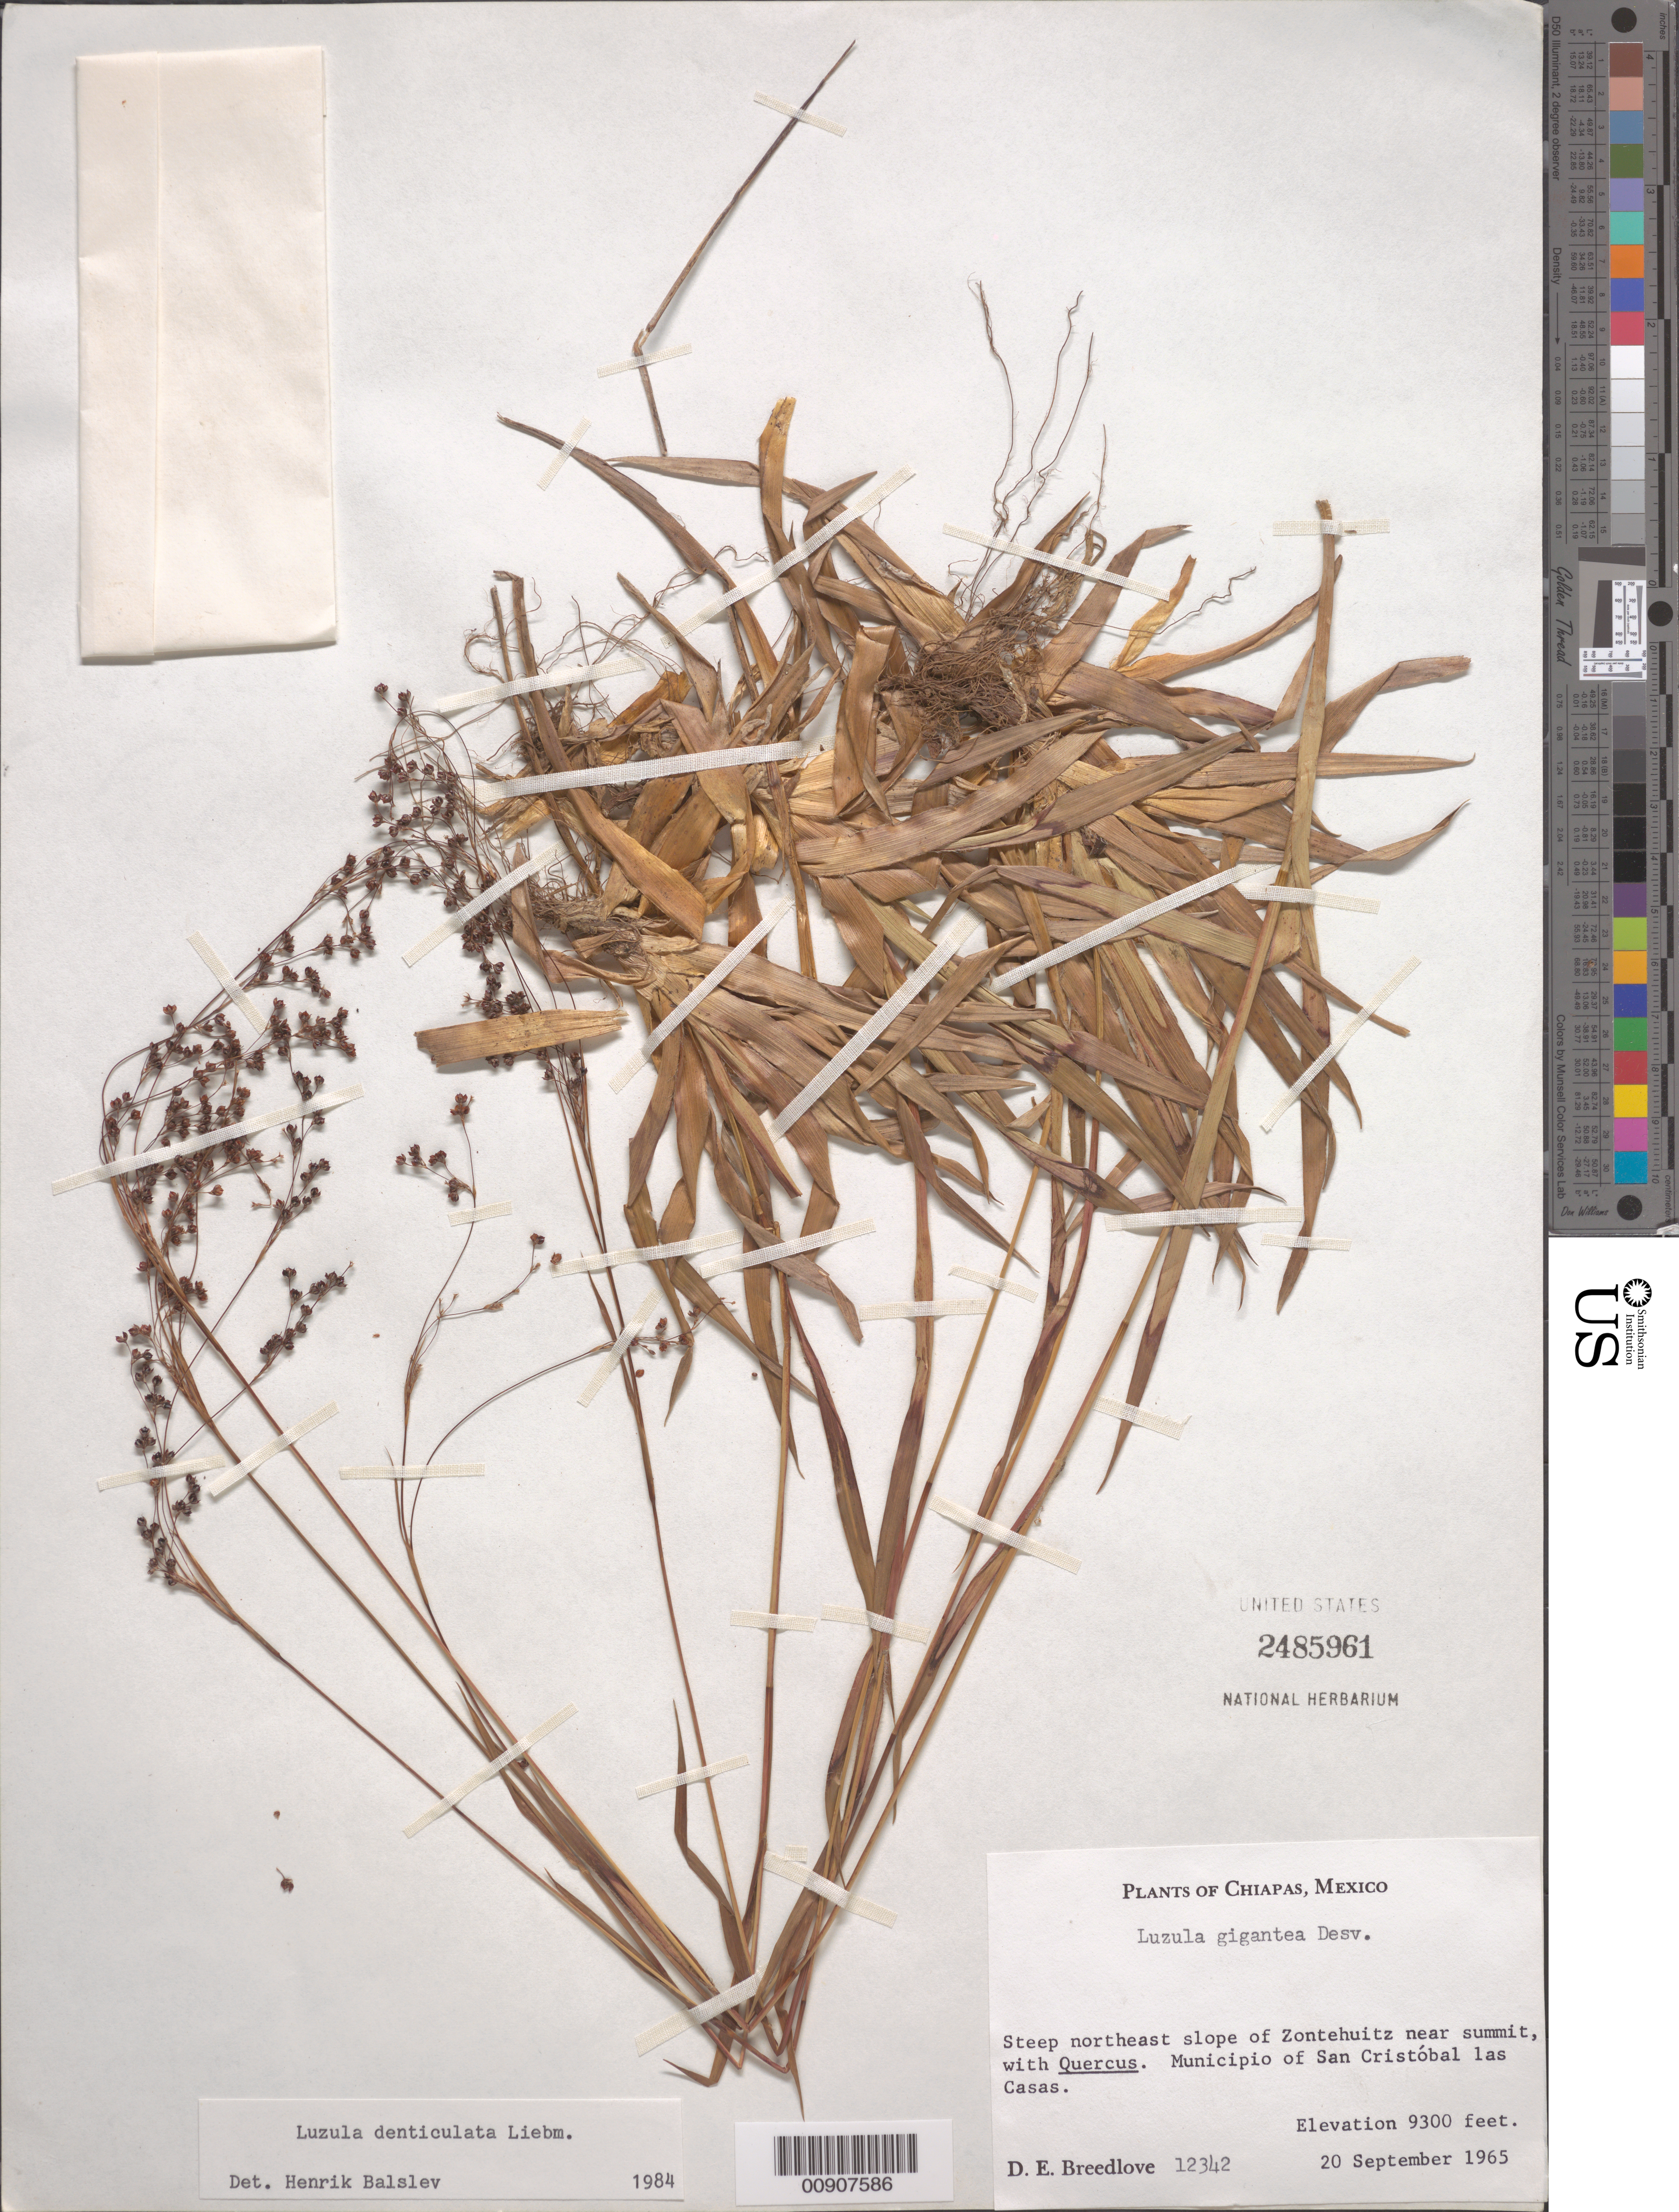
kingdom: Plantae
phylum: Tracheophyta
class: Liliopsida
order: Poales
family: Juncaceae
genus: Luzula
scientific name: Luzula denticulata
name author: Liebm.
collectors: D. E. Breedlove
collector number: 12342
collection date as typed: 20 Sep 1965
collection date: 1965-09-20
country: Mexico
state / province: Chiapas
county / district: San Cristóbal de las Casas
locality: Steep northeast slope of Zontehuitz near summit. Municipio of San Cristóbal de las Casas, Chiapas.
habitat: Steep northeast slope, with Quercus.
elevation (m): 2835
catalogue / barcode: US 2485961